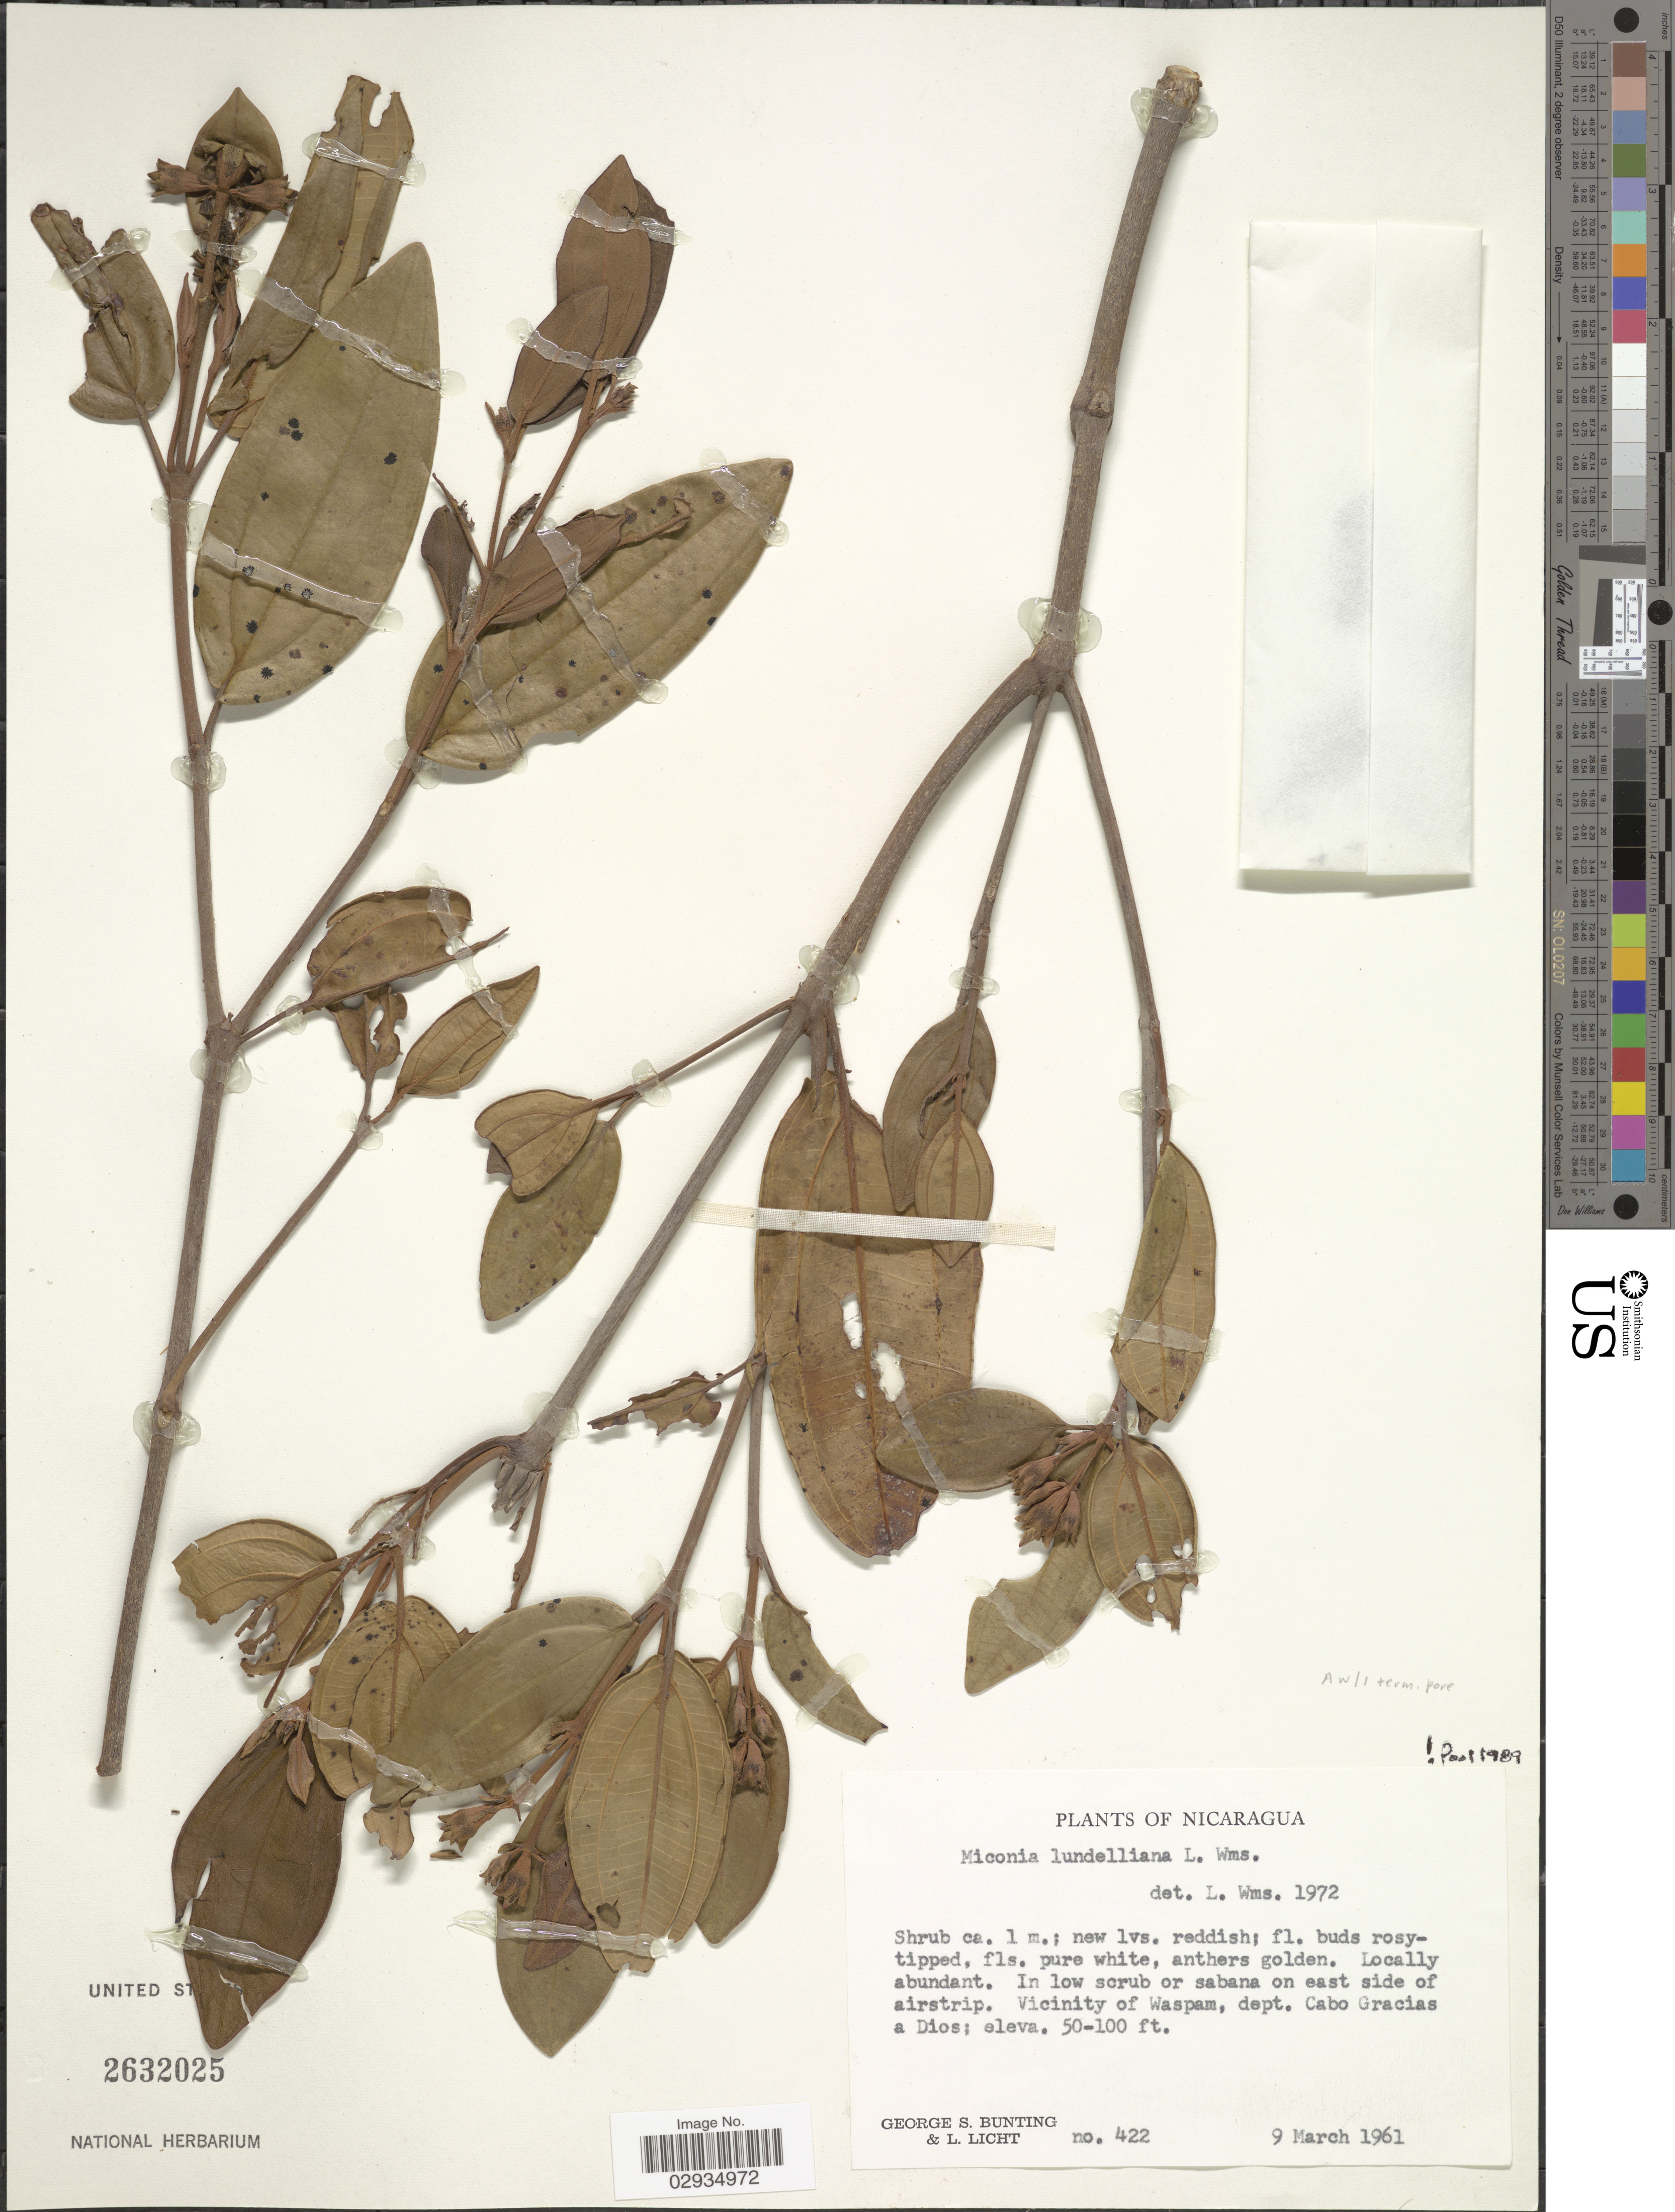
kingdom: Plantae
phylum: Tracheophyta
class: Magnoliopsida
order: Myrtales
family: Melastomataceae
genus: Miconia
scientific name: Miconia lundelliana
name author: L.O. Williams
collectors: G. S. Bunting & L. Licht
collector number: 422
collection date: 1961-03-09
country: Nicaragua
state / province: Atlantico Norte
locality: In low scrub or sabana on east side of airstrip. Vicinity of Waspam, dept. Cabo Gracias a Dios.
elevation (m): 15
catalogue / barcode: US 2632025